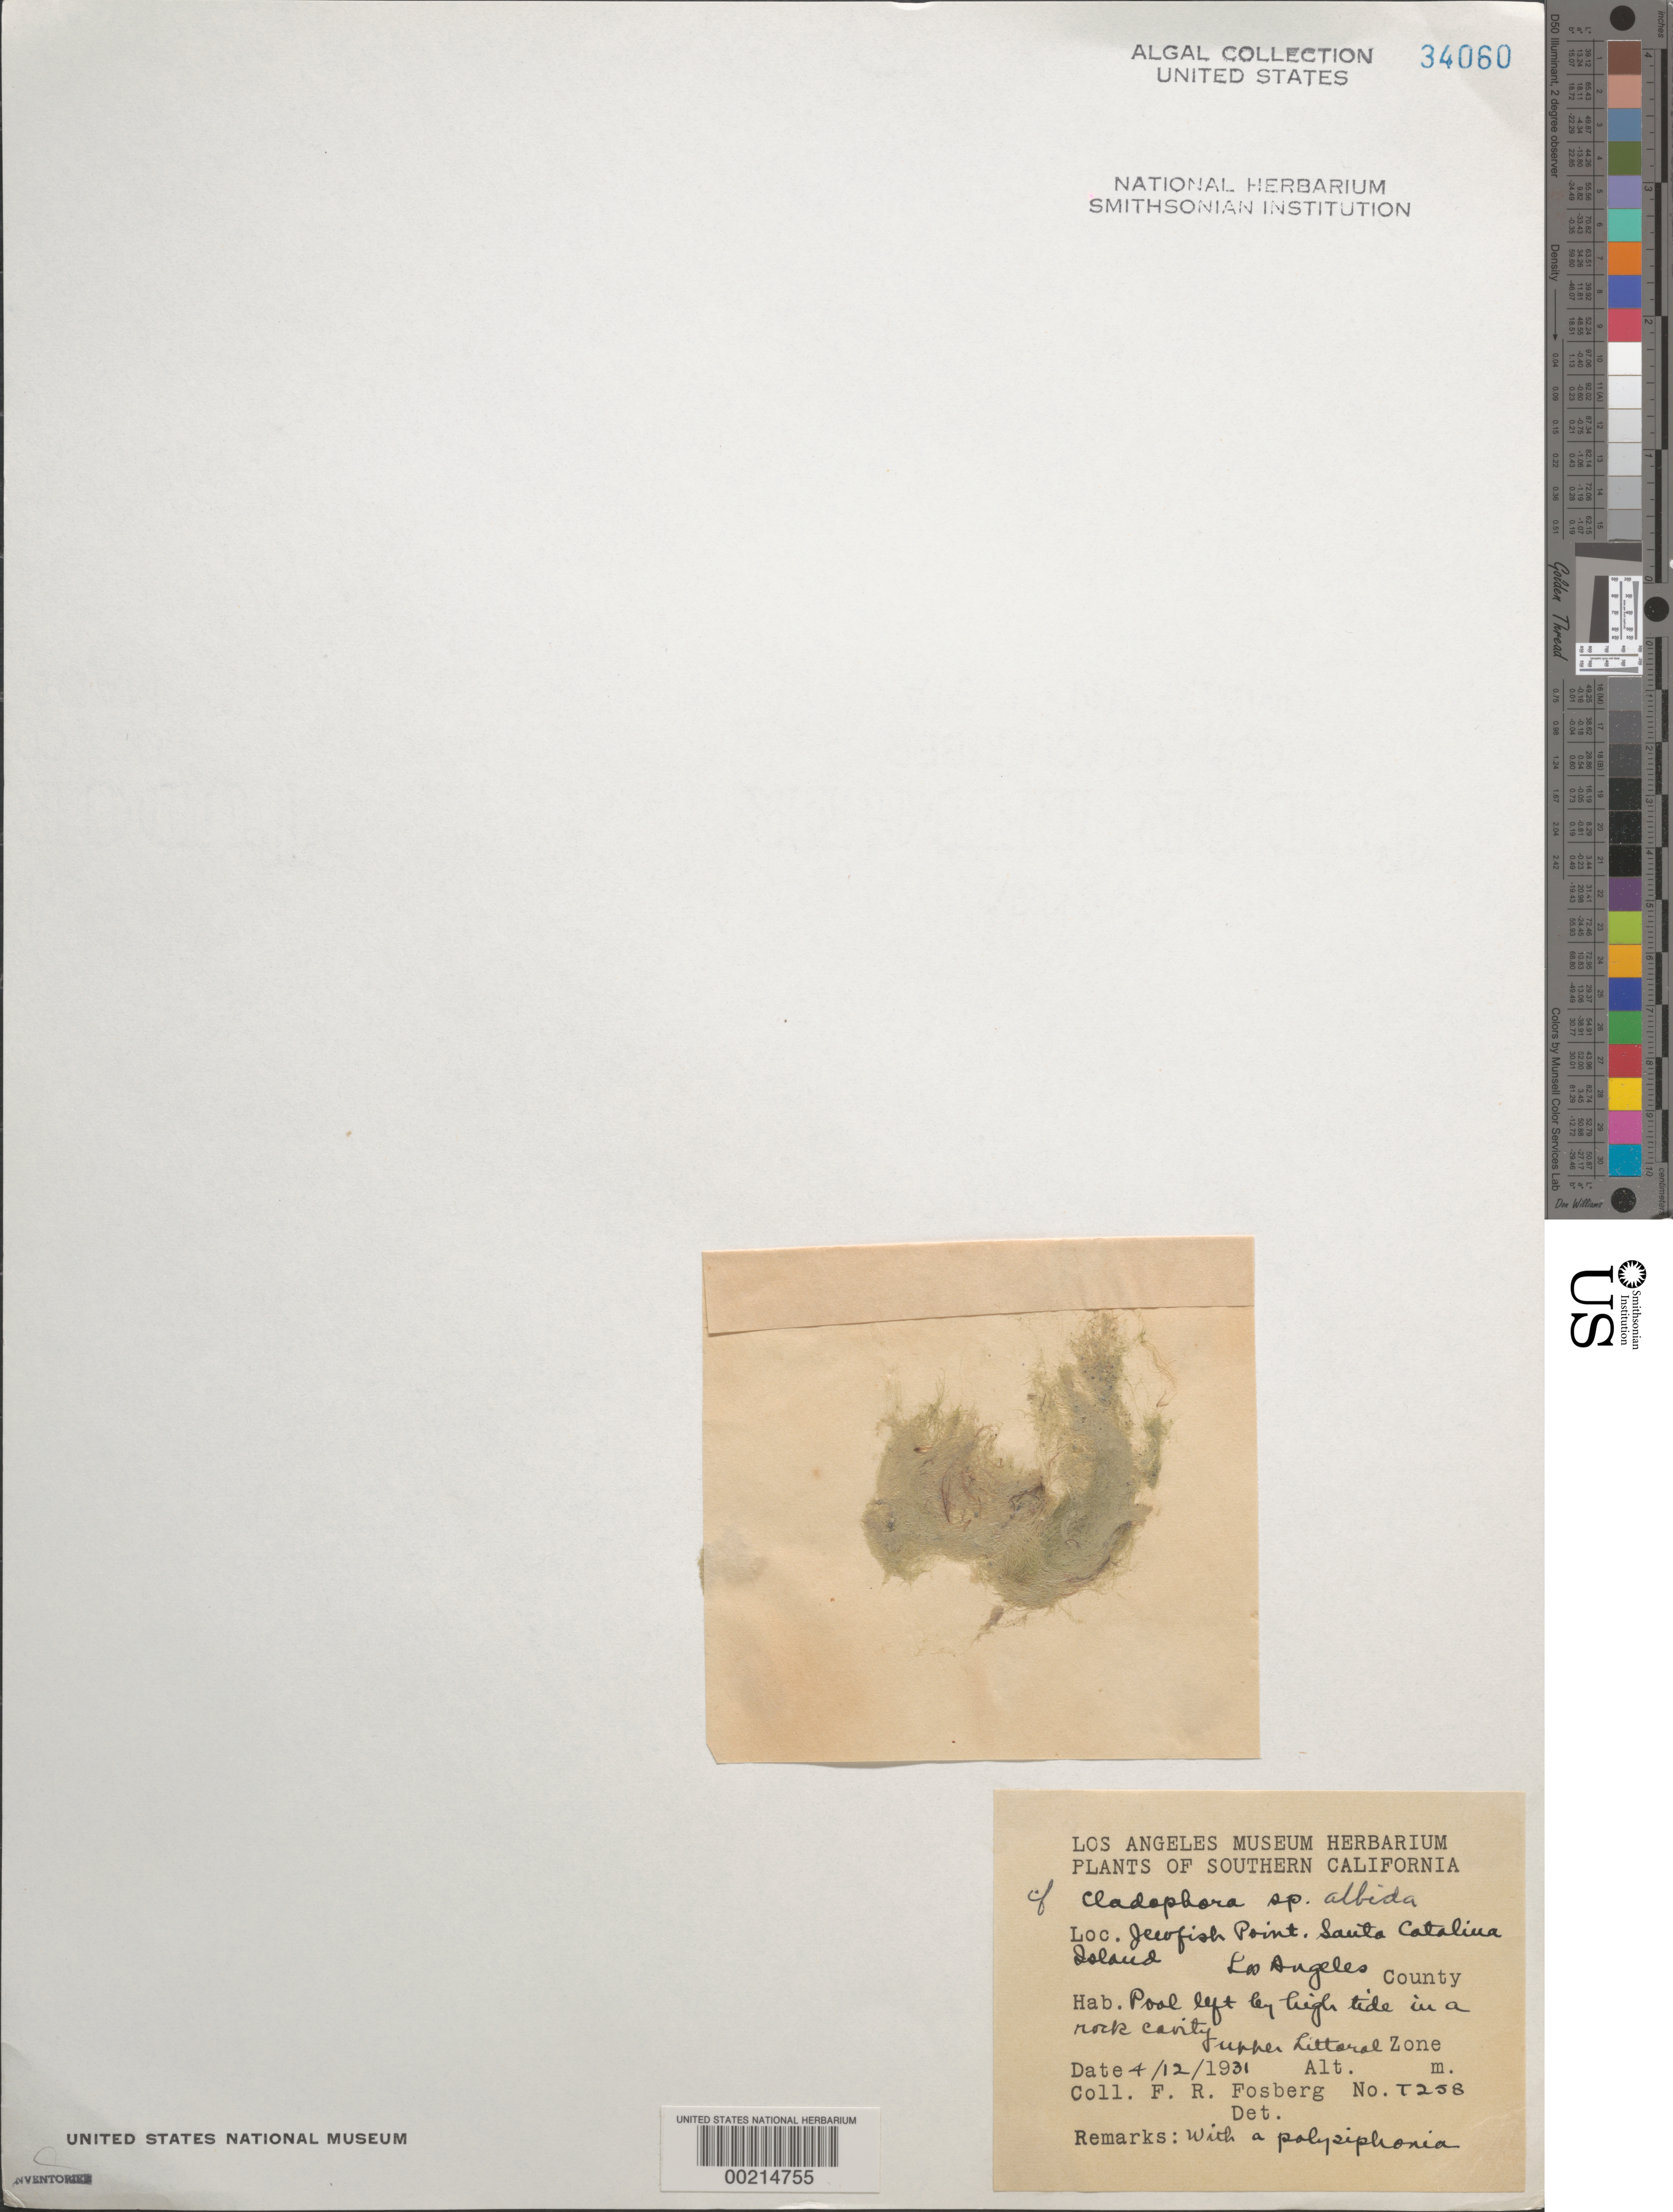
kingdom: Plantae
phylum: Chlorophyta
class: Ulvophyceae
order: Cladophorales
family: Cladophoraceae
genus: Cladophora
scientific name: Cladophora albida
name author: (Nees) Kütz.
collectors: F. R. Fosberg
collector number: T258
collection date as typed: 12 Apr 1931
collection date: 1931-04-12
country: United States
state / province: California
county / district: Los Angeles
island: Santa Catalina Island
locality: Jewfish Point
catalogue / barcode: US 34060